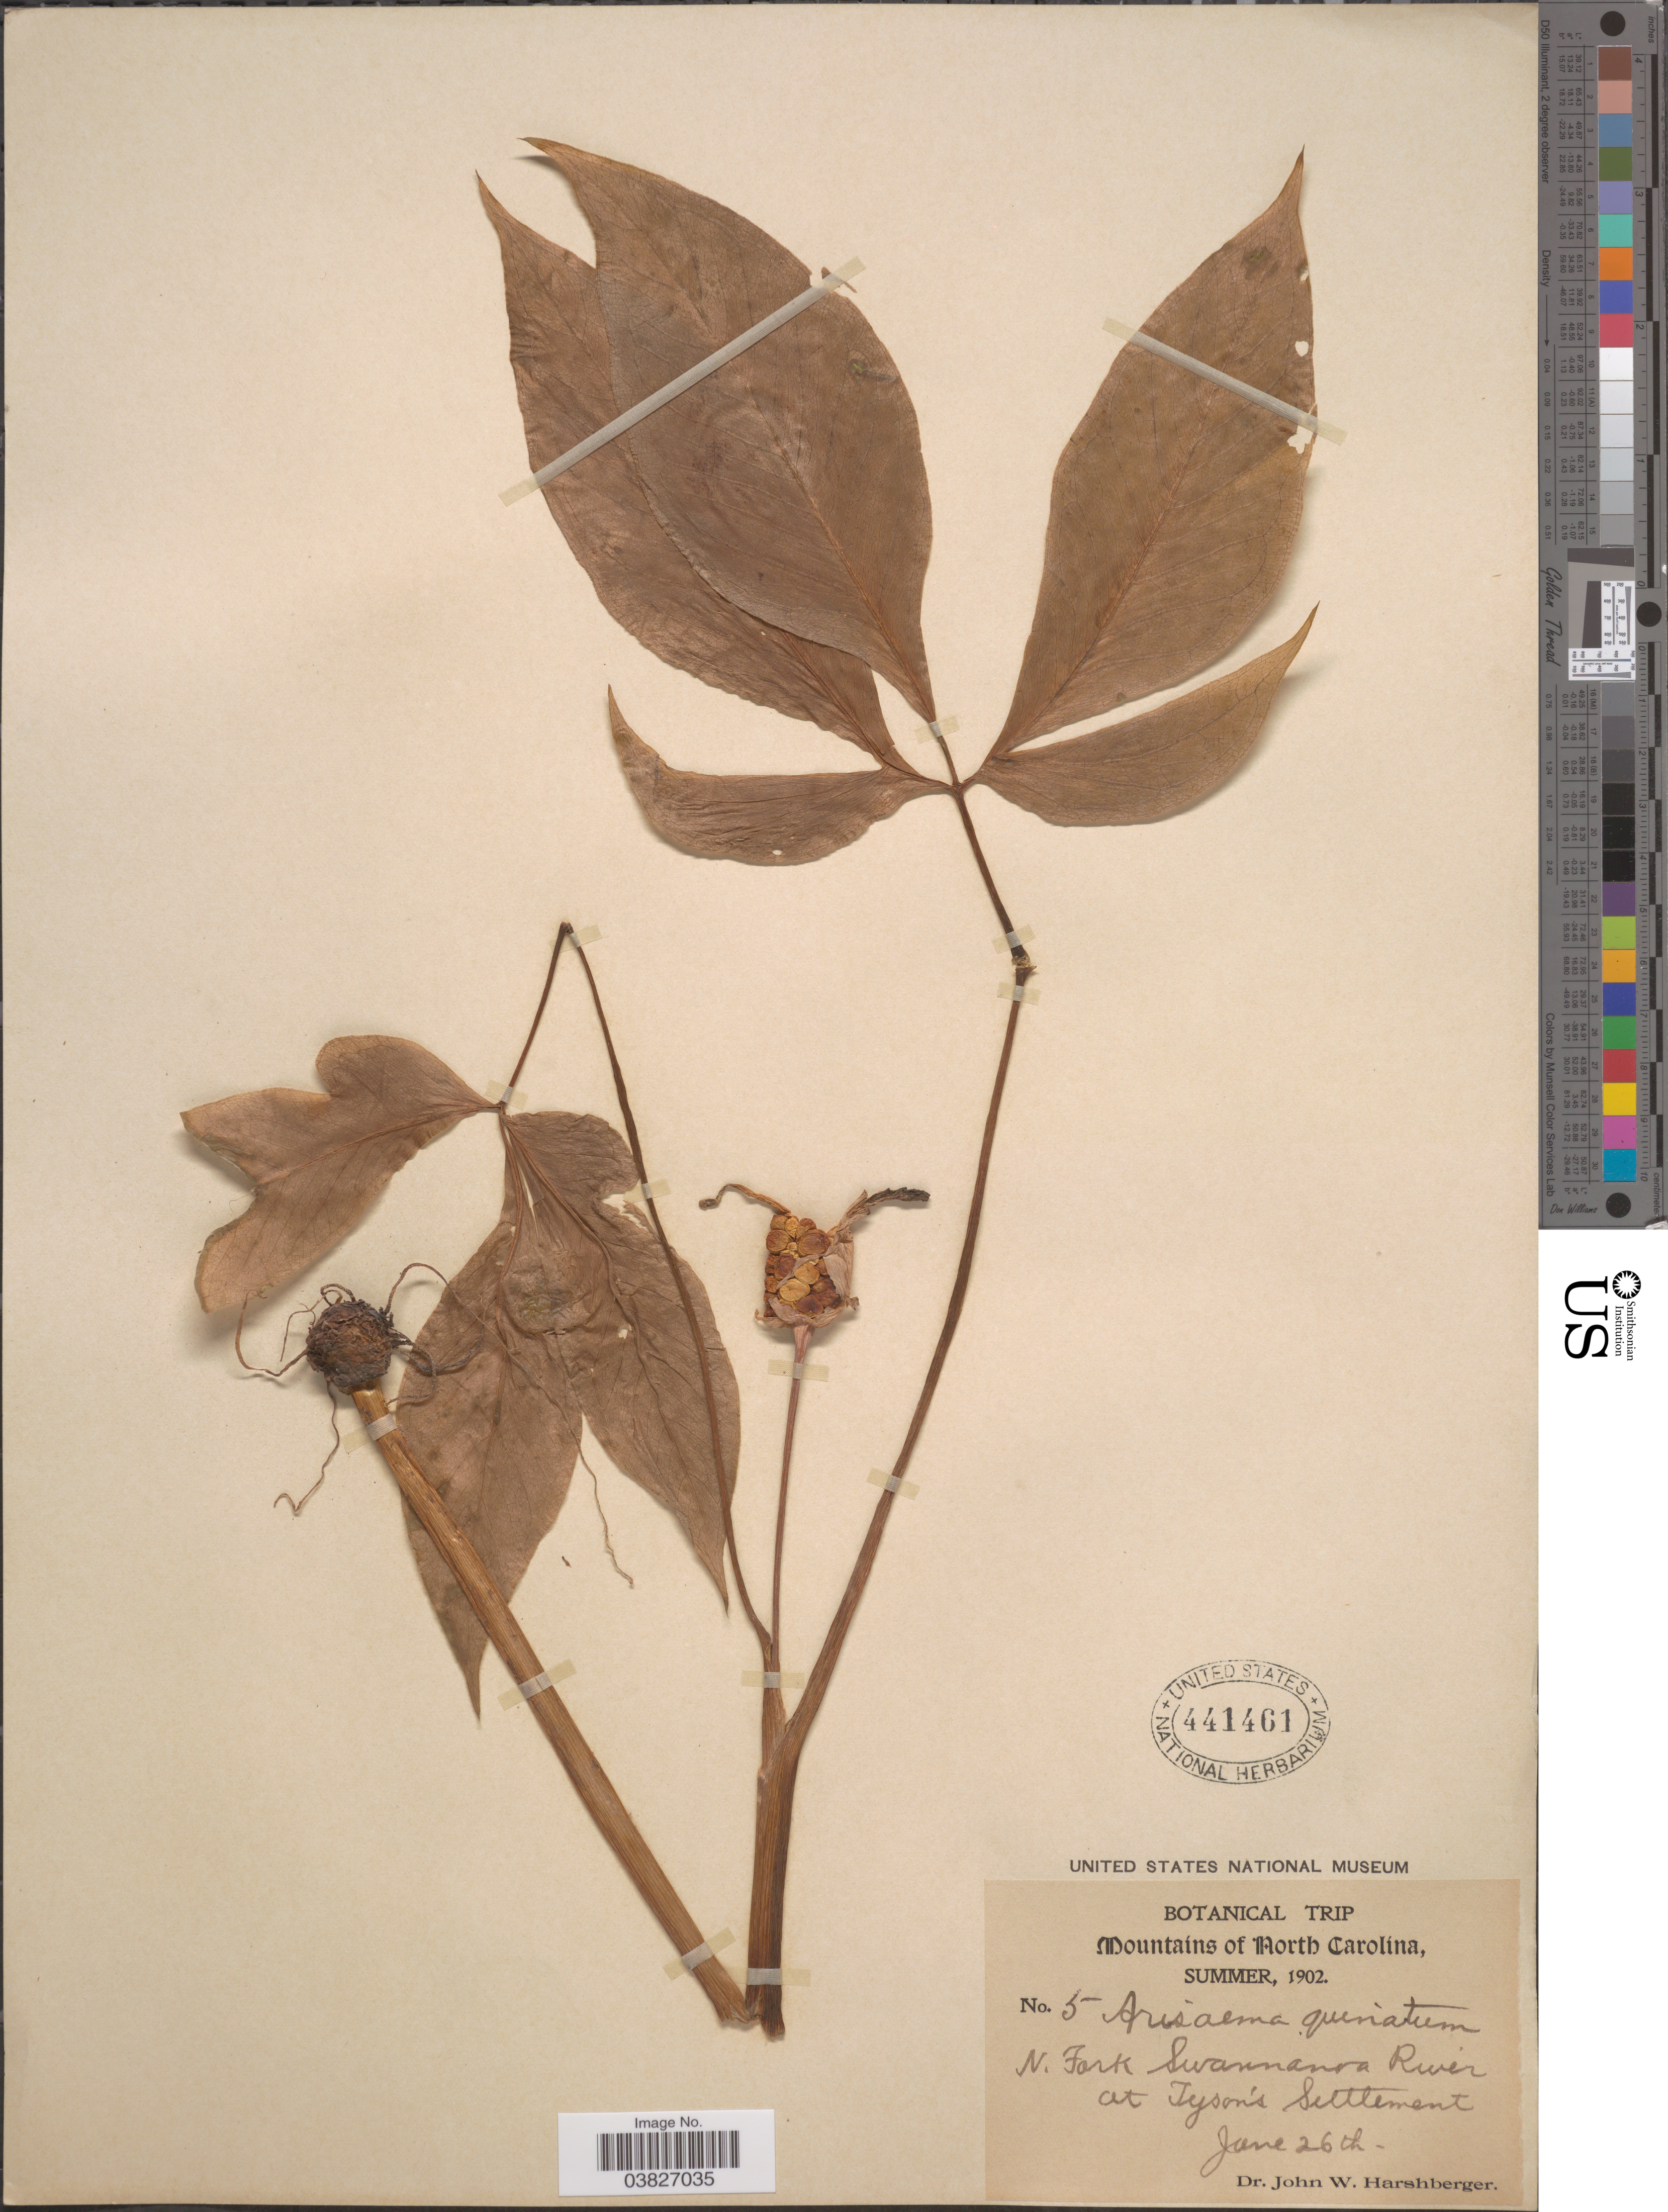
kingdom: Plantae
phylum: Tracheophyta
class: Liliopsida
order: Alismatales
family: Araceae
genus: Arisaema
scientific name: Arisaema quinatum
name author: (Nutt.) Schott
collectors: J. W. Harshberger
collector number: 5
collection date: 1902-06-26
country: United States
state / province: North Carolina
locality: N. Fork Swannanra River at Tyson's Settlement.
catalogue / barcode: US 441461